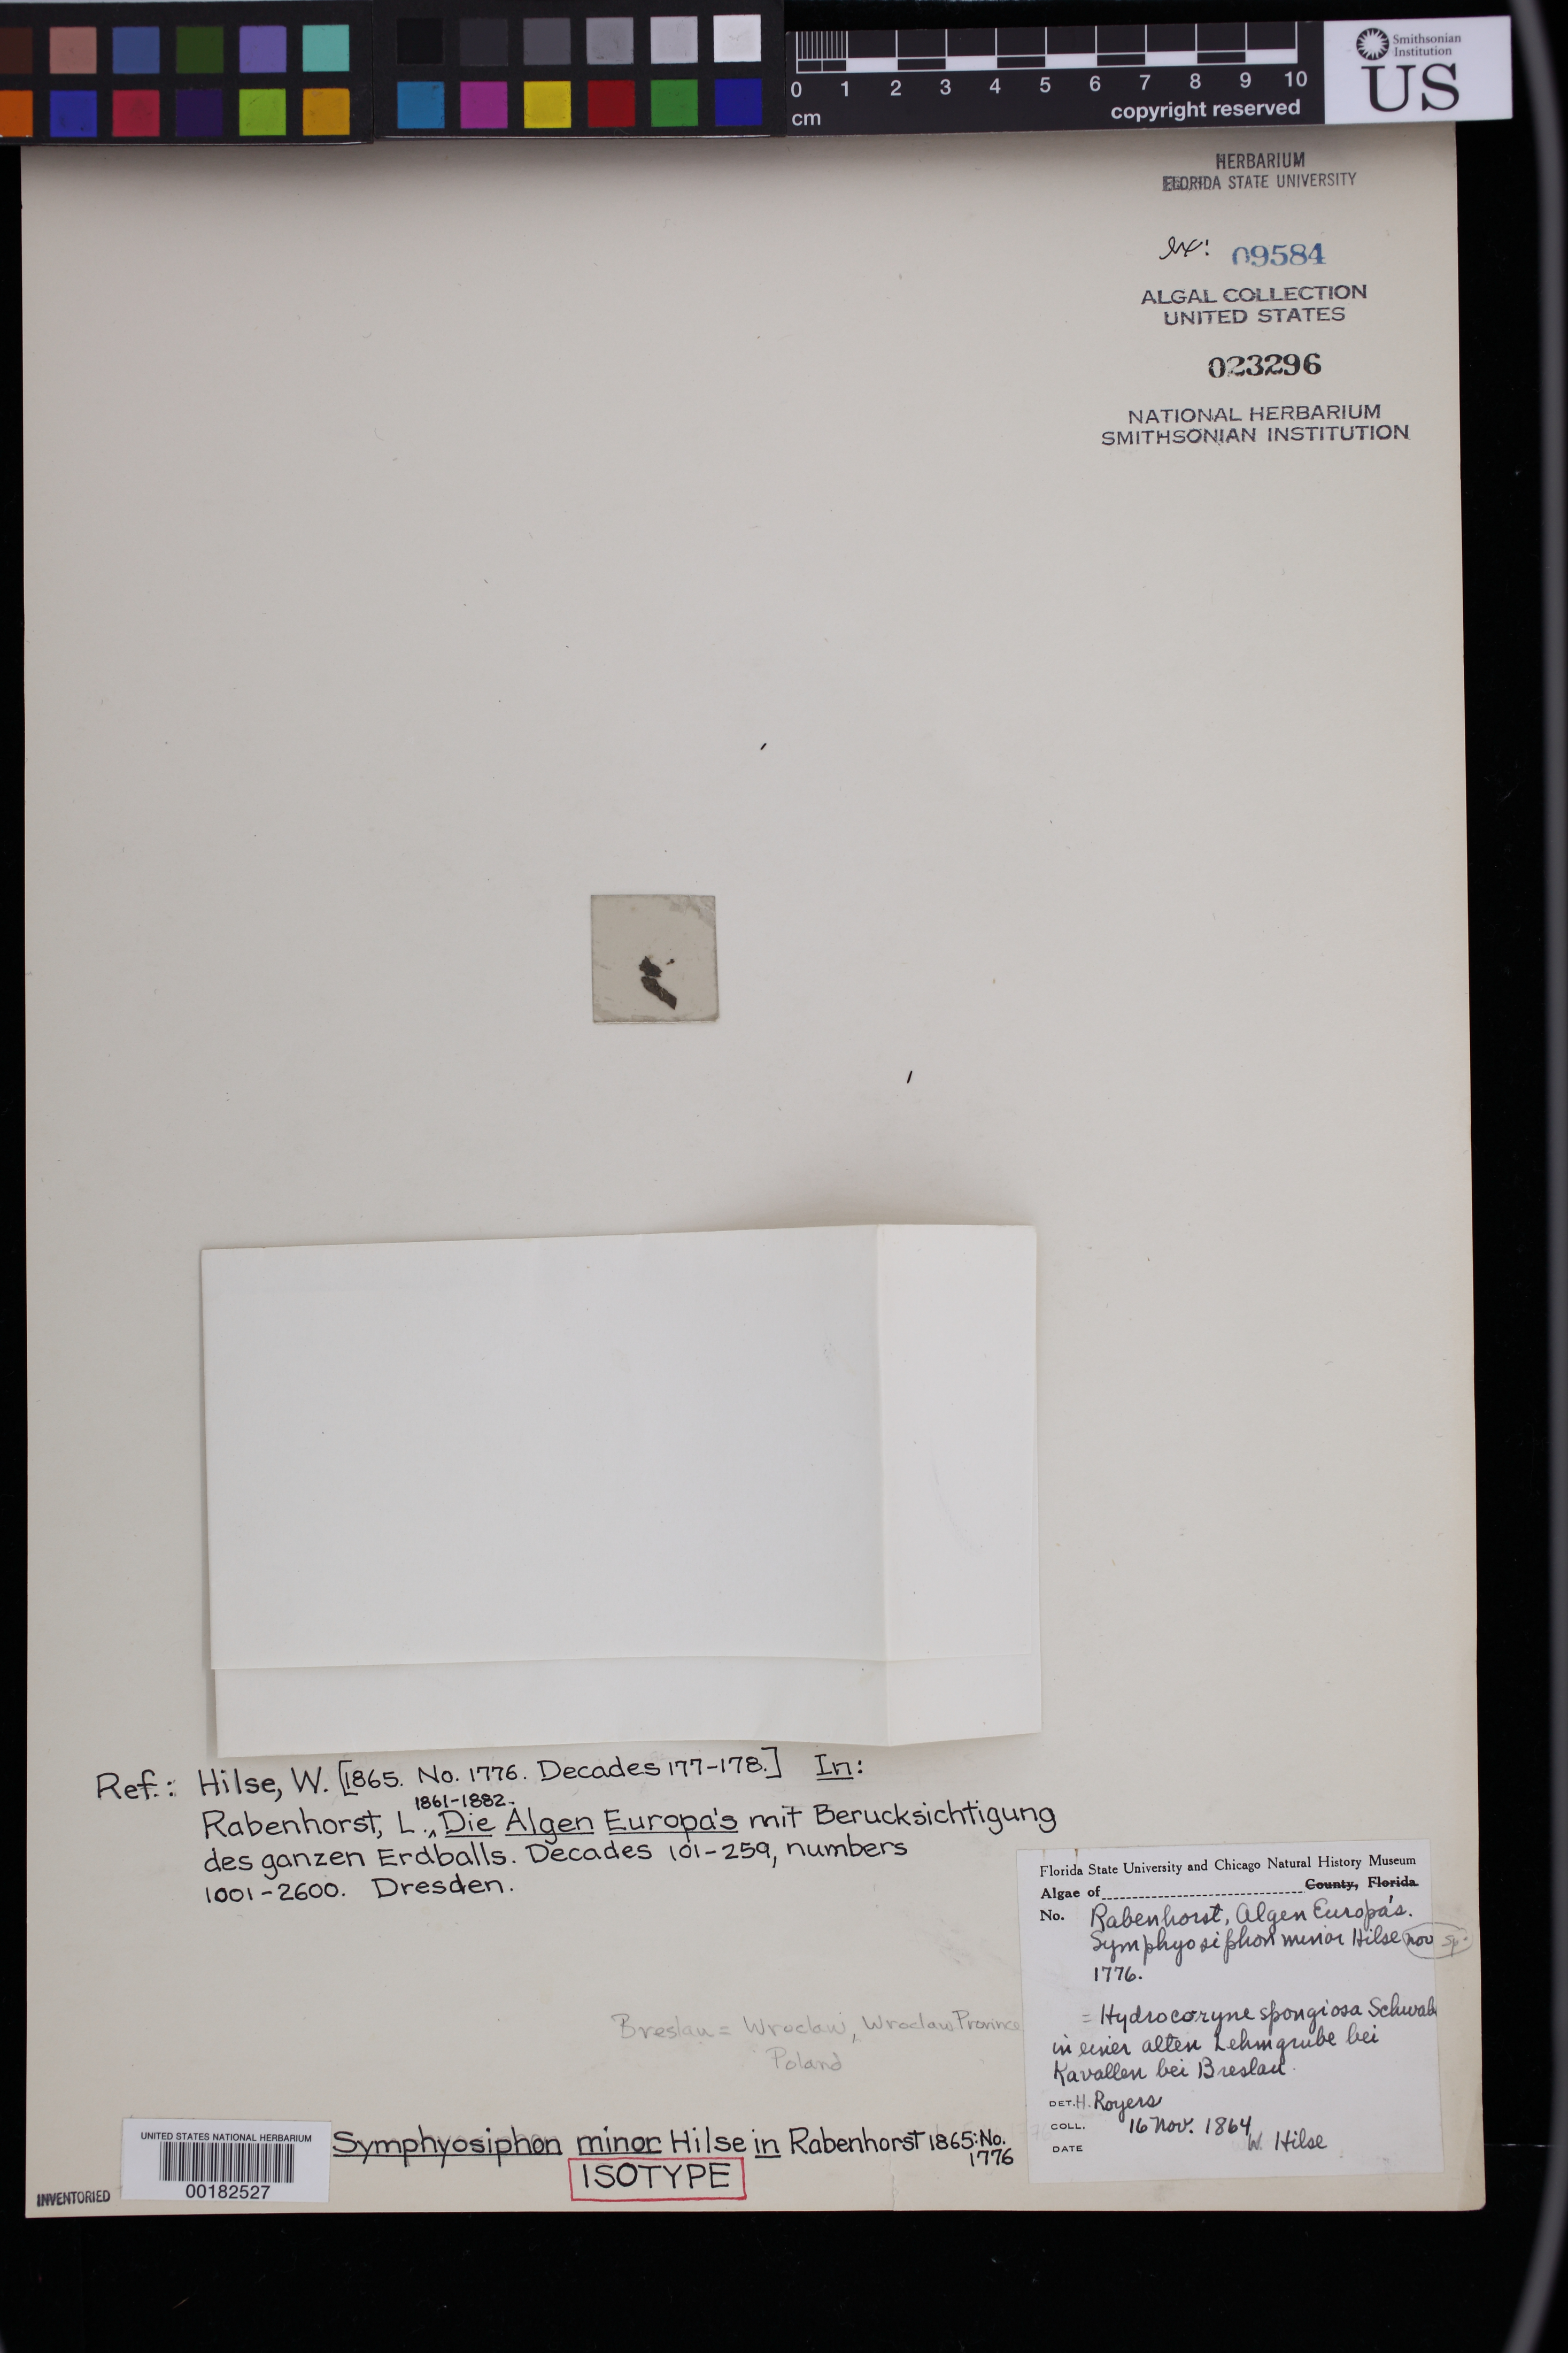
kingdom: Bacteria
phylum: Cyanobacteria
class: Cyanobacteriia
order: Cyanobacteriales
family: Scytonemataceae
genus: Symphyosiphon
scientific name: Symphyosiphon minor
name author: Hilse in Rabenh.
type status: Isotype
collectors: W. Hilse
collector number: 1776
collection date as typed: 16 Nov 1864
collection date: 1864-11-16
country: Poland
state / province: Dolnoslaskie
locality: Kavallen, near Wroclaw (Breslau).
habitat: In old clay pit.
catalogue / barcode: US 23296